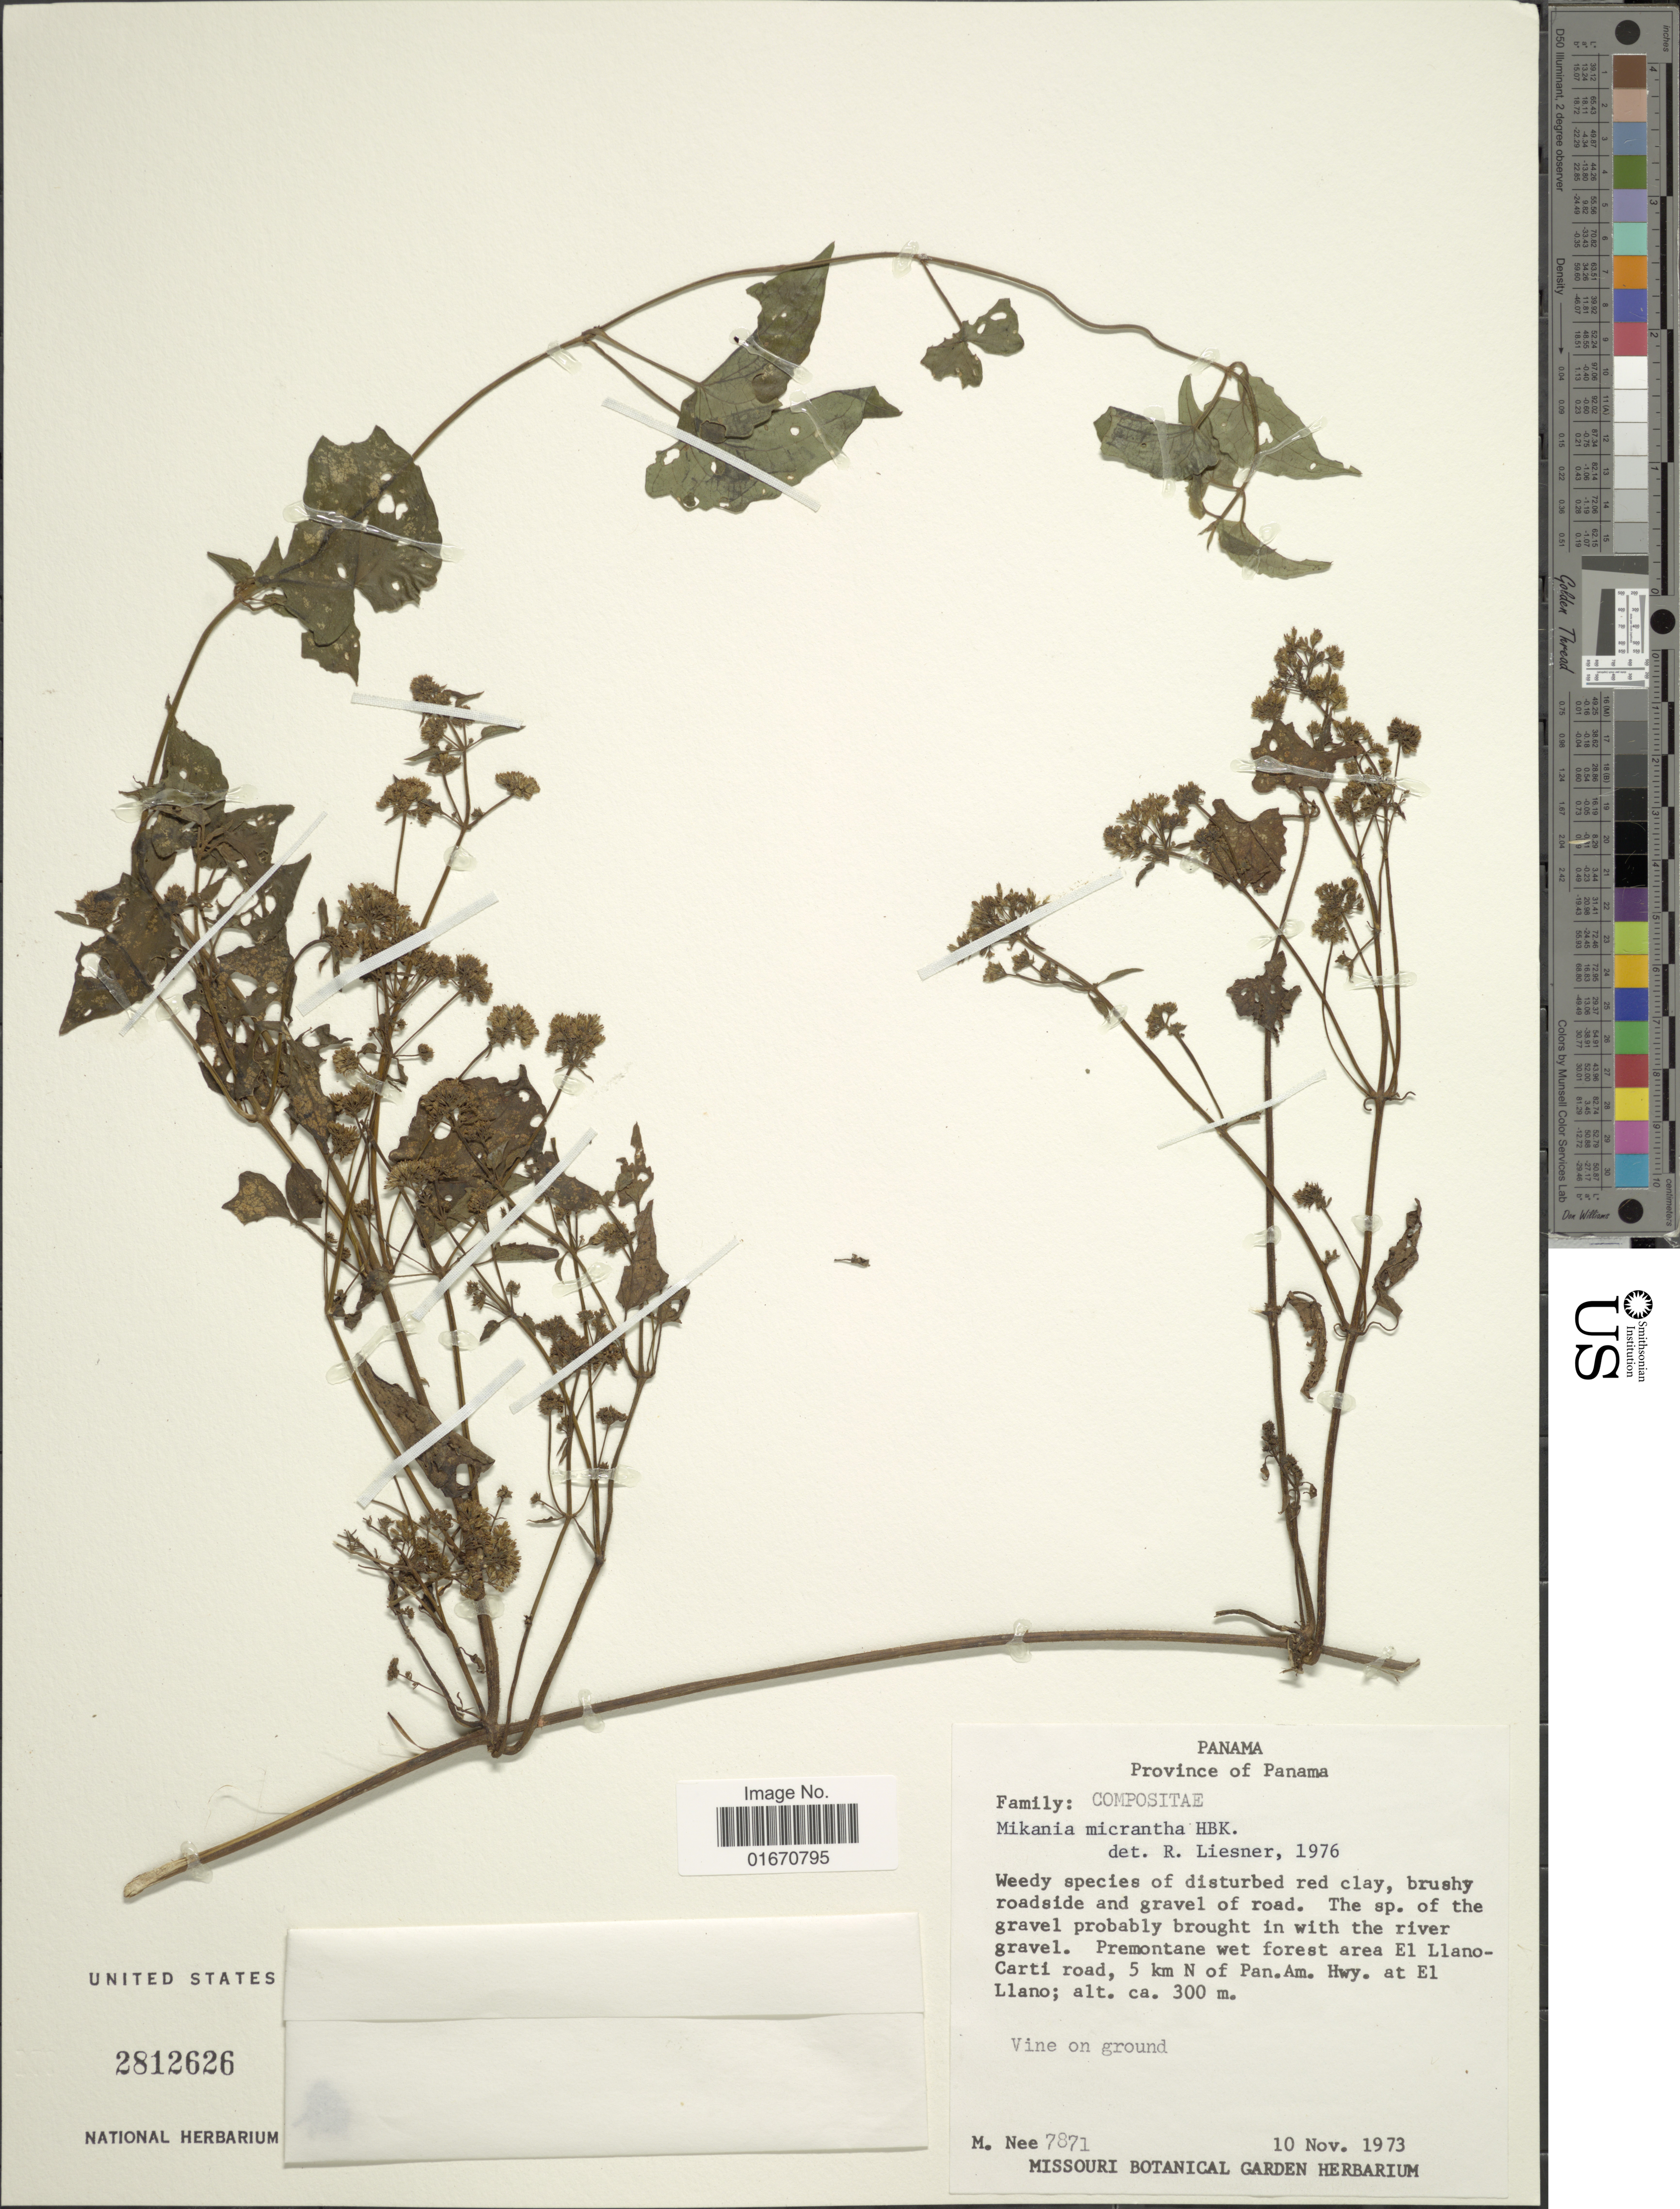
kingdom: Plantae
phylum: Tracheophyta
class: Magnoliopsida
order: Asterales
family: Asteraceae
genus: Mikania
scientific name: Mikania micrantha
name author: Kunth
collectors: M. Nee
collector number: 7871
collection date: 1973-11-10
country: Panama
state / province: Panamá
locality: Area El Llano-Carti road, 5 km N of Pan. Am. Hwy. at El Llano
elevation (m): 300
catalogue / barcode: US 2812626